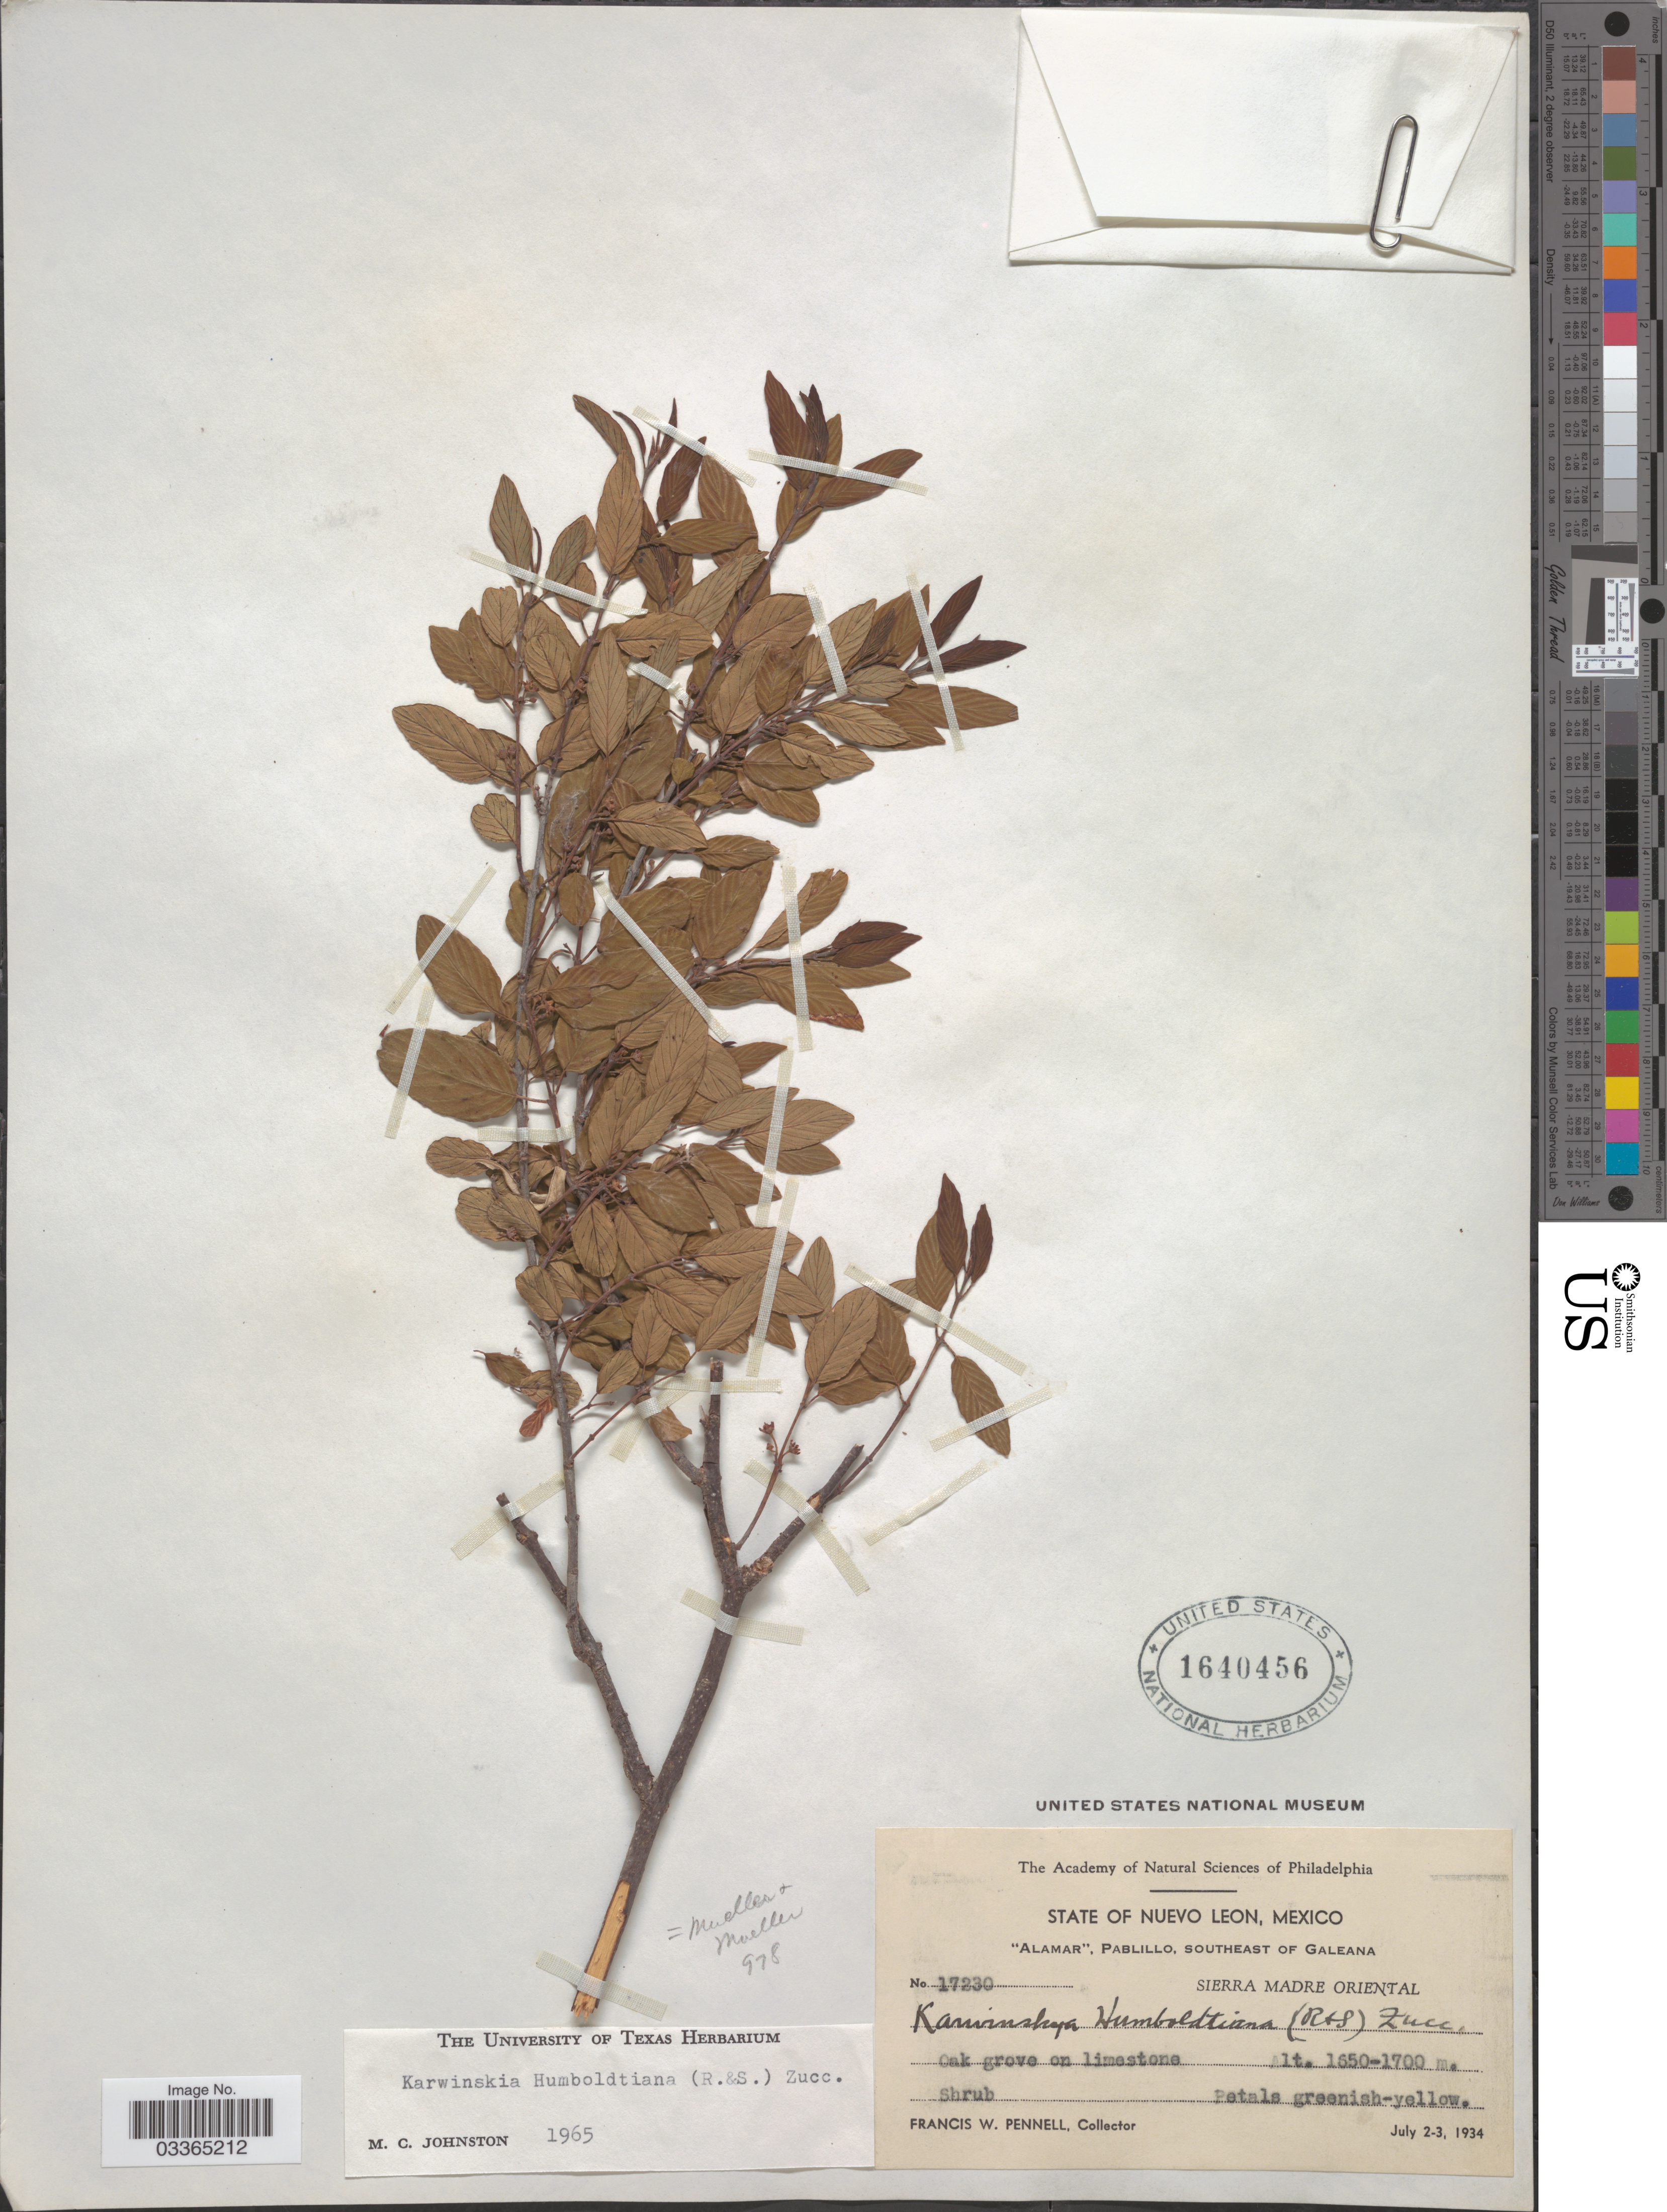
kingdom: Plantae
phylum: Tracheophyta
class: Magnoliopsida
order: Rosales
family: Rhamnaceae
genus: Karwinskia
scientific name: Karwinskia humboldtiana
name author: (Schult.) Zucc.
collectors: F. W. Pennell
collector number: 17230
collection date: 1934-07-02/1934-07-03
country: Mexico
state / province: Nuevo León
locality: Alamar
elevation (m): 1650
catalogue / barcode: US 1640456